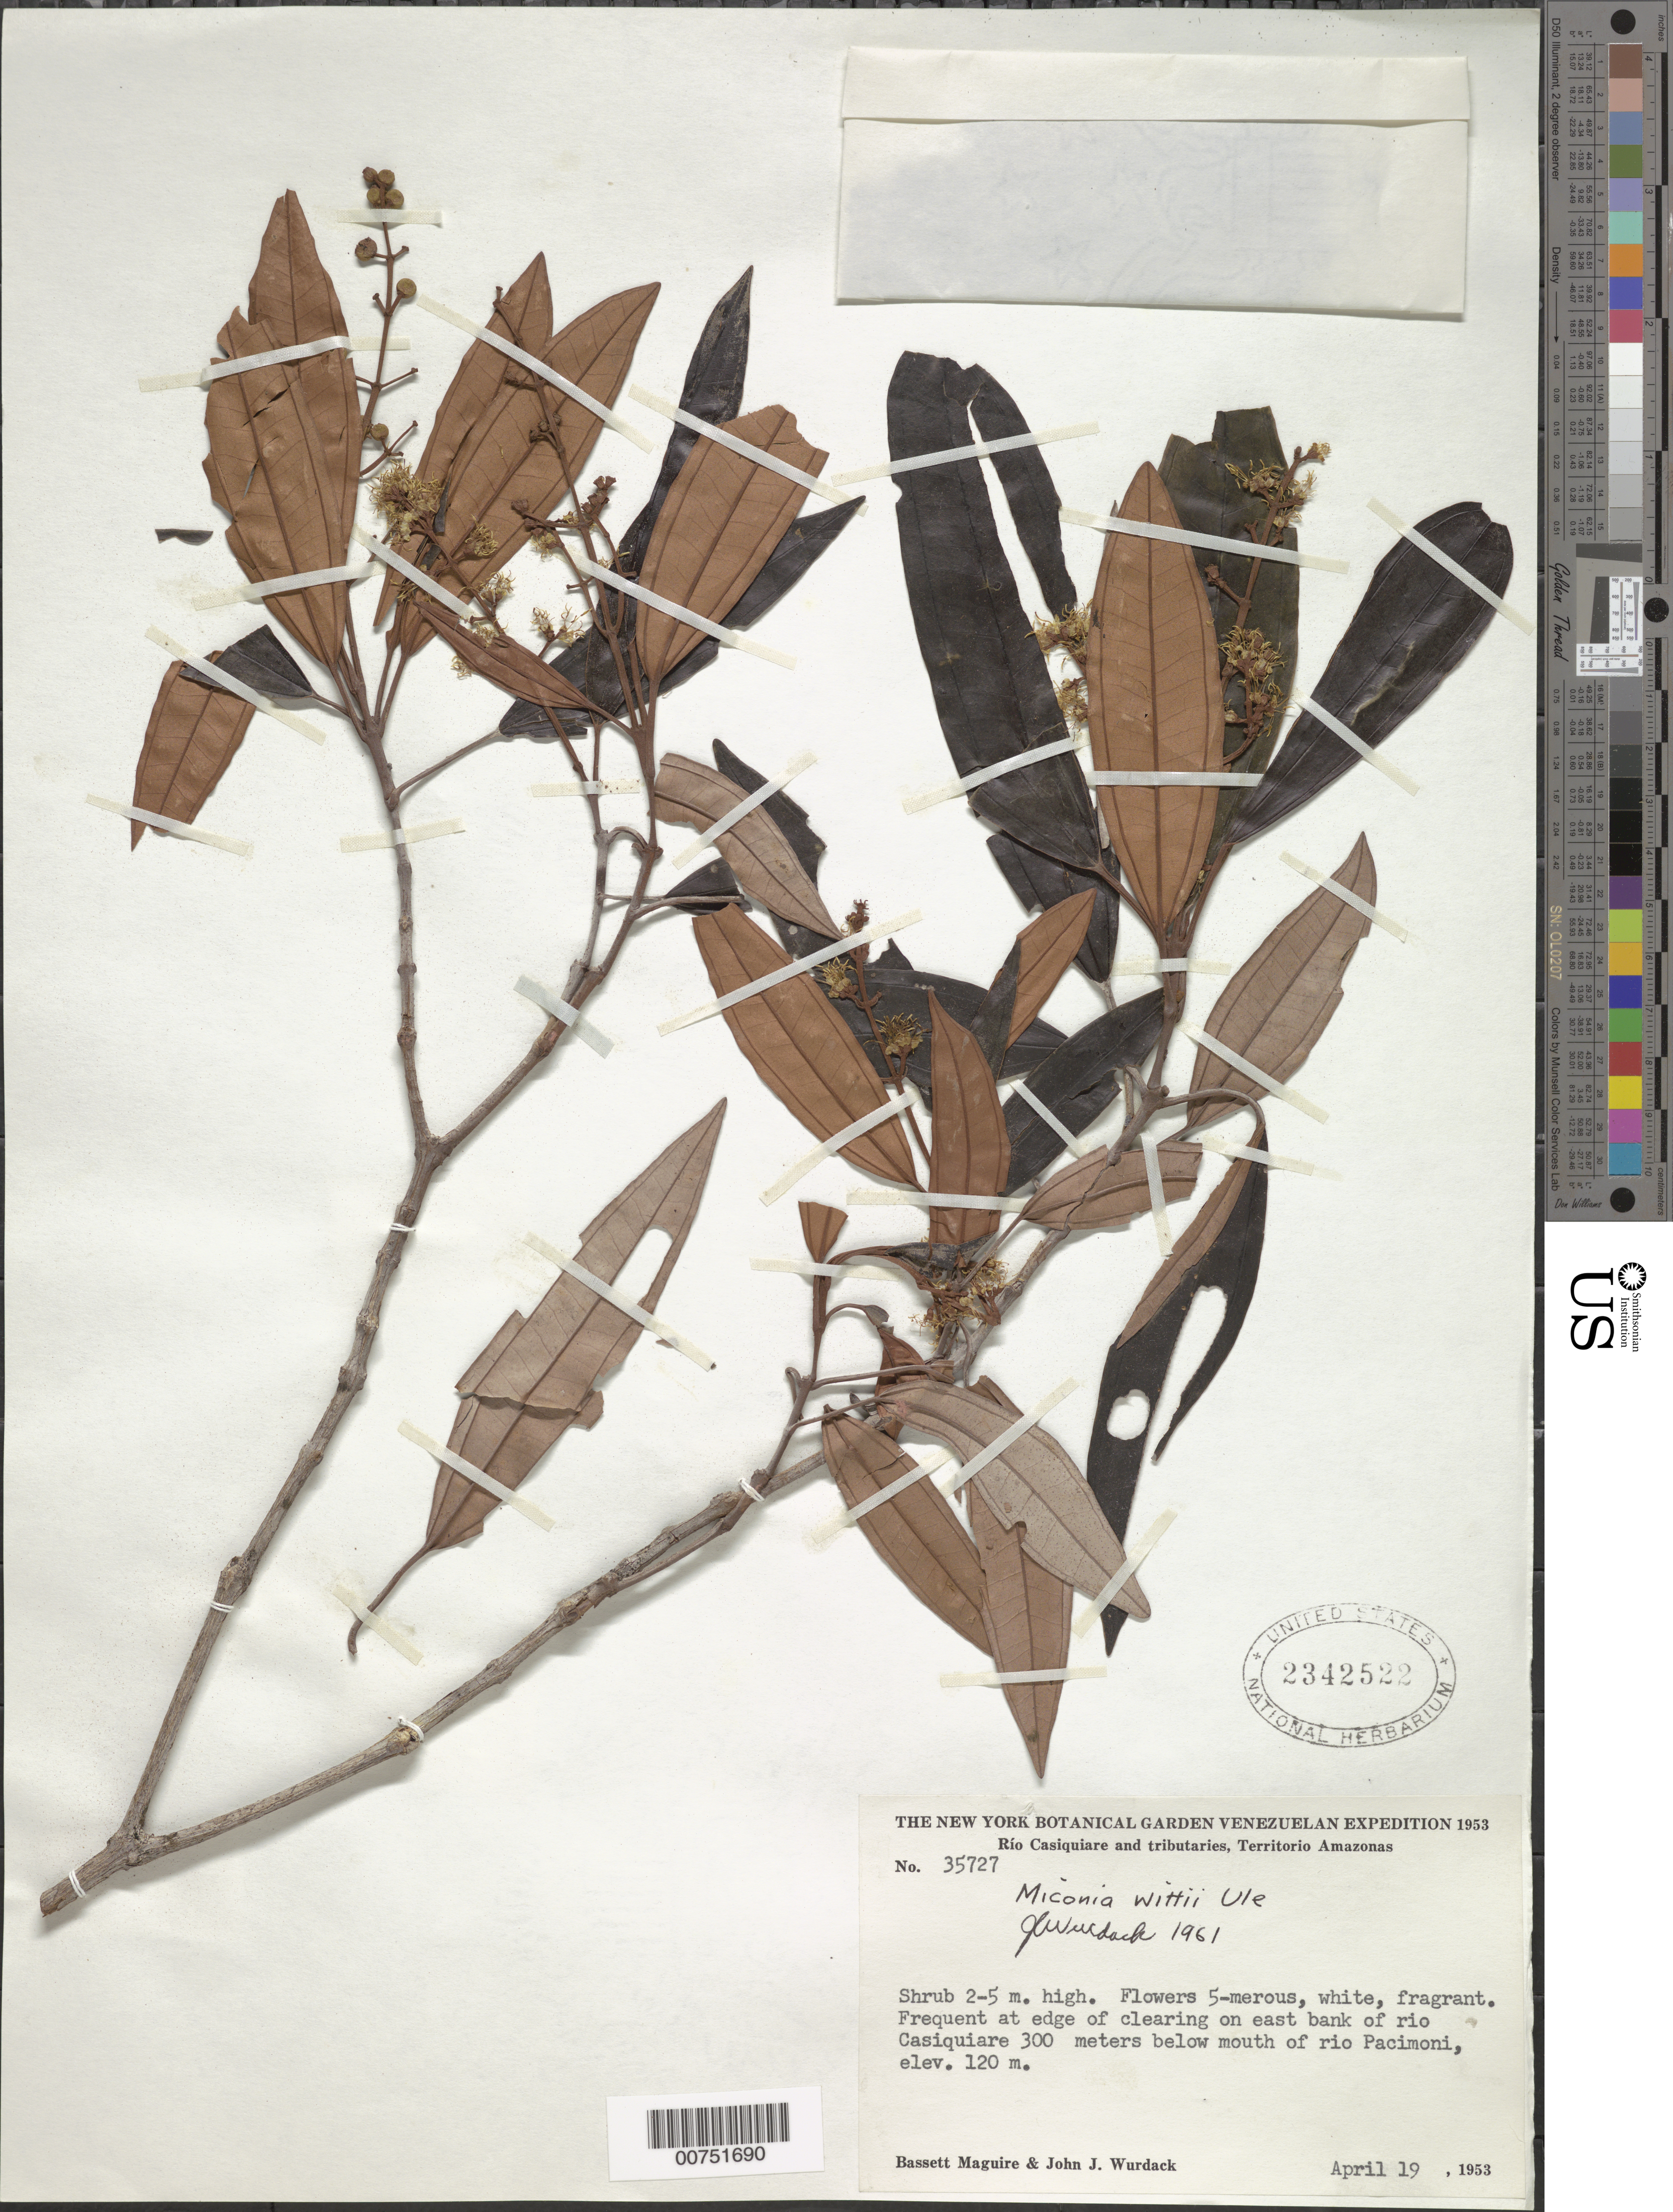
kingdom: Plantae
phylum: Tracheophyta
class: Magnoliopsida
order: Myrtales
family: Melastomataceae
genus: Miconia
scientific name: Miconia wittii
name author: Ule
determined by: Wurdack, John J., (US), US (UNITED STATES)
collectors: B. Maguire & J. J. Wurdack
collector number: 35727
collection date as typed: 19-Apr-53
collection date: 1953-04-19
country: Venezuela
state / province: Amazonas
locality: Río Casiquiare, 300 m below mouth of Río Pacimoni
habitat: Margin of clearing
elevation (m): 120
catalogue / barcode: US 2342522